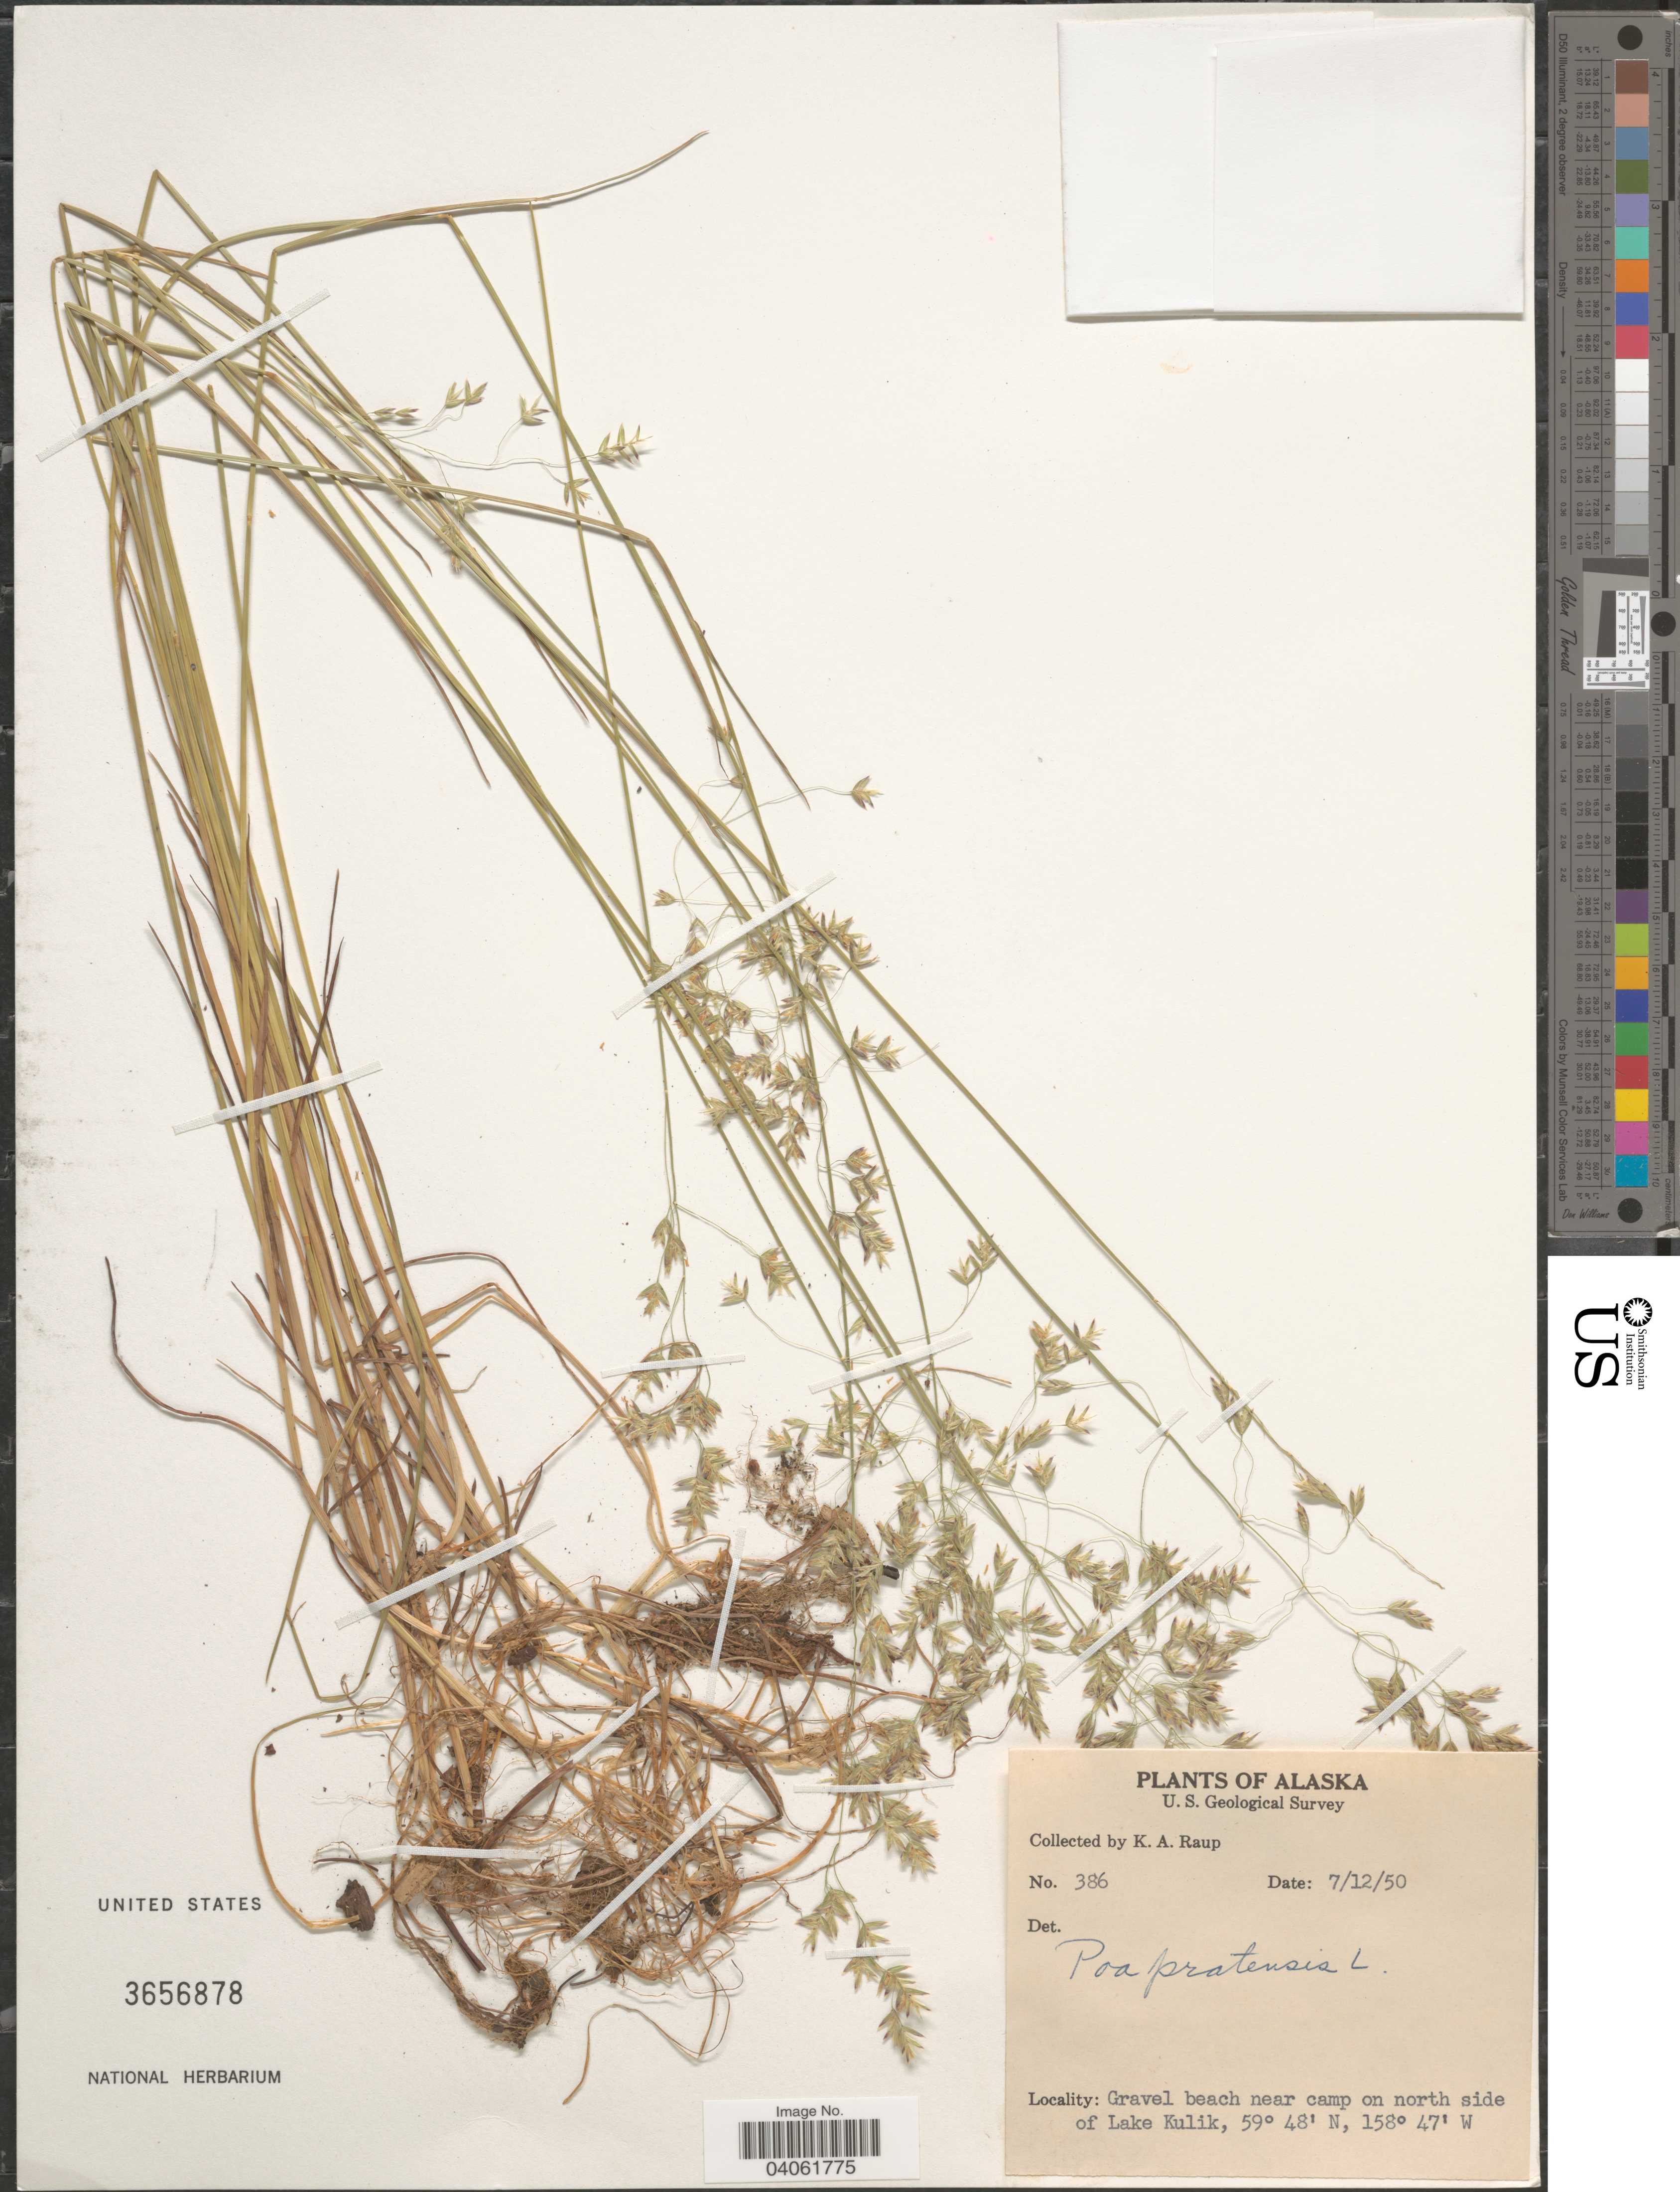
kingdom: Plantae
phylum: Tracheophyta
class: Liliopsida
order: Poales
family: Poaceae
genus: Poa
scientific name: Poa pratensis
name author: L.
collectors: K. Raup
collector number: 386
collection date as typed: Transcribed d/m/y: 12/7/50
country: United States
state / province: Alaska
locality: Near camp on north side of Lake Kulik.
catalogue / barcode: US 3656878